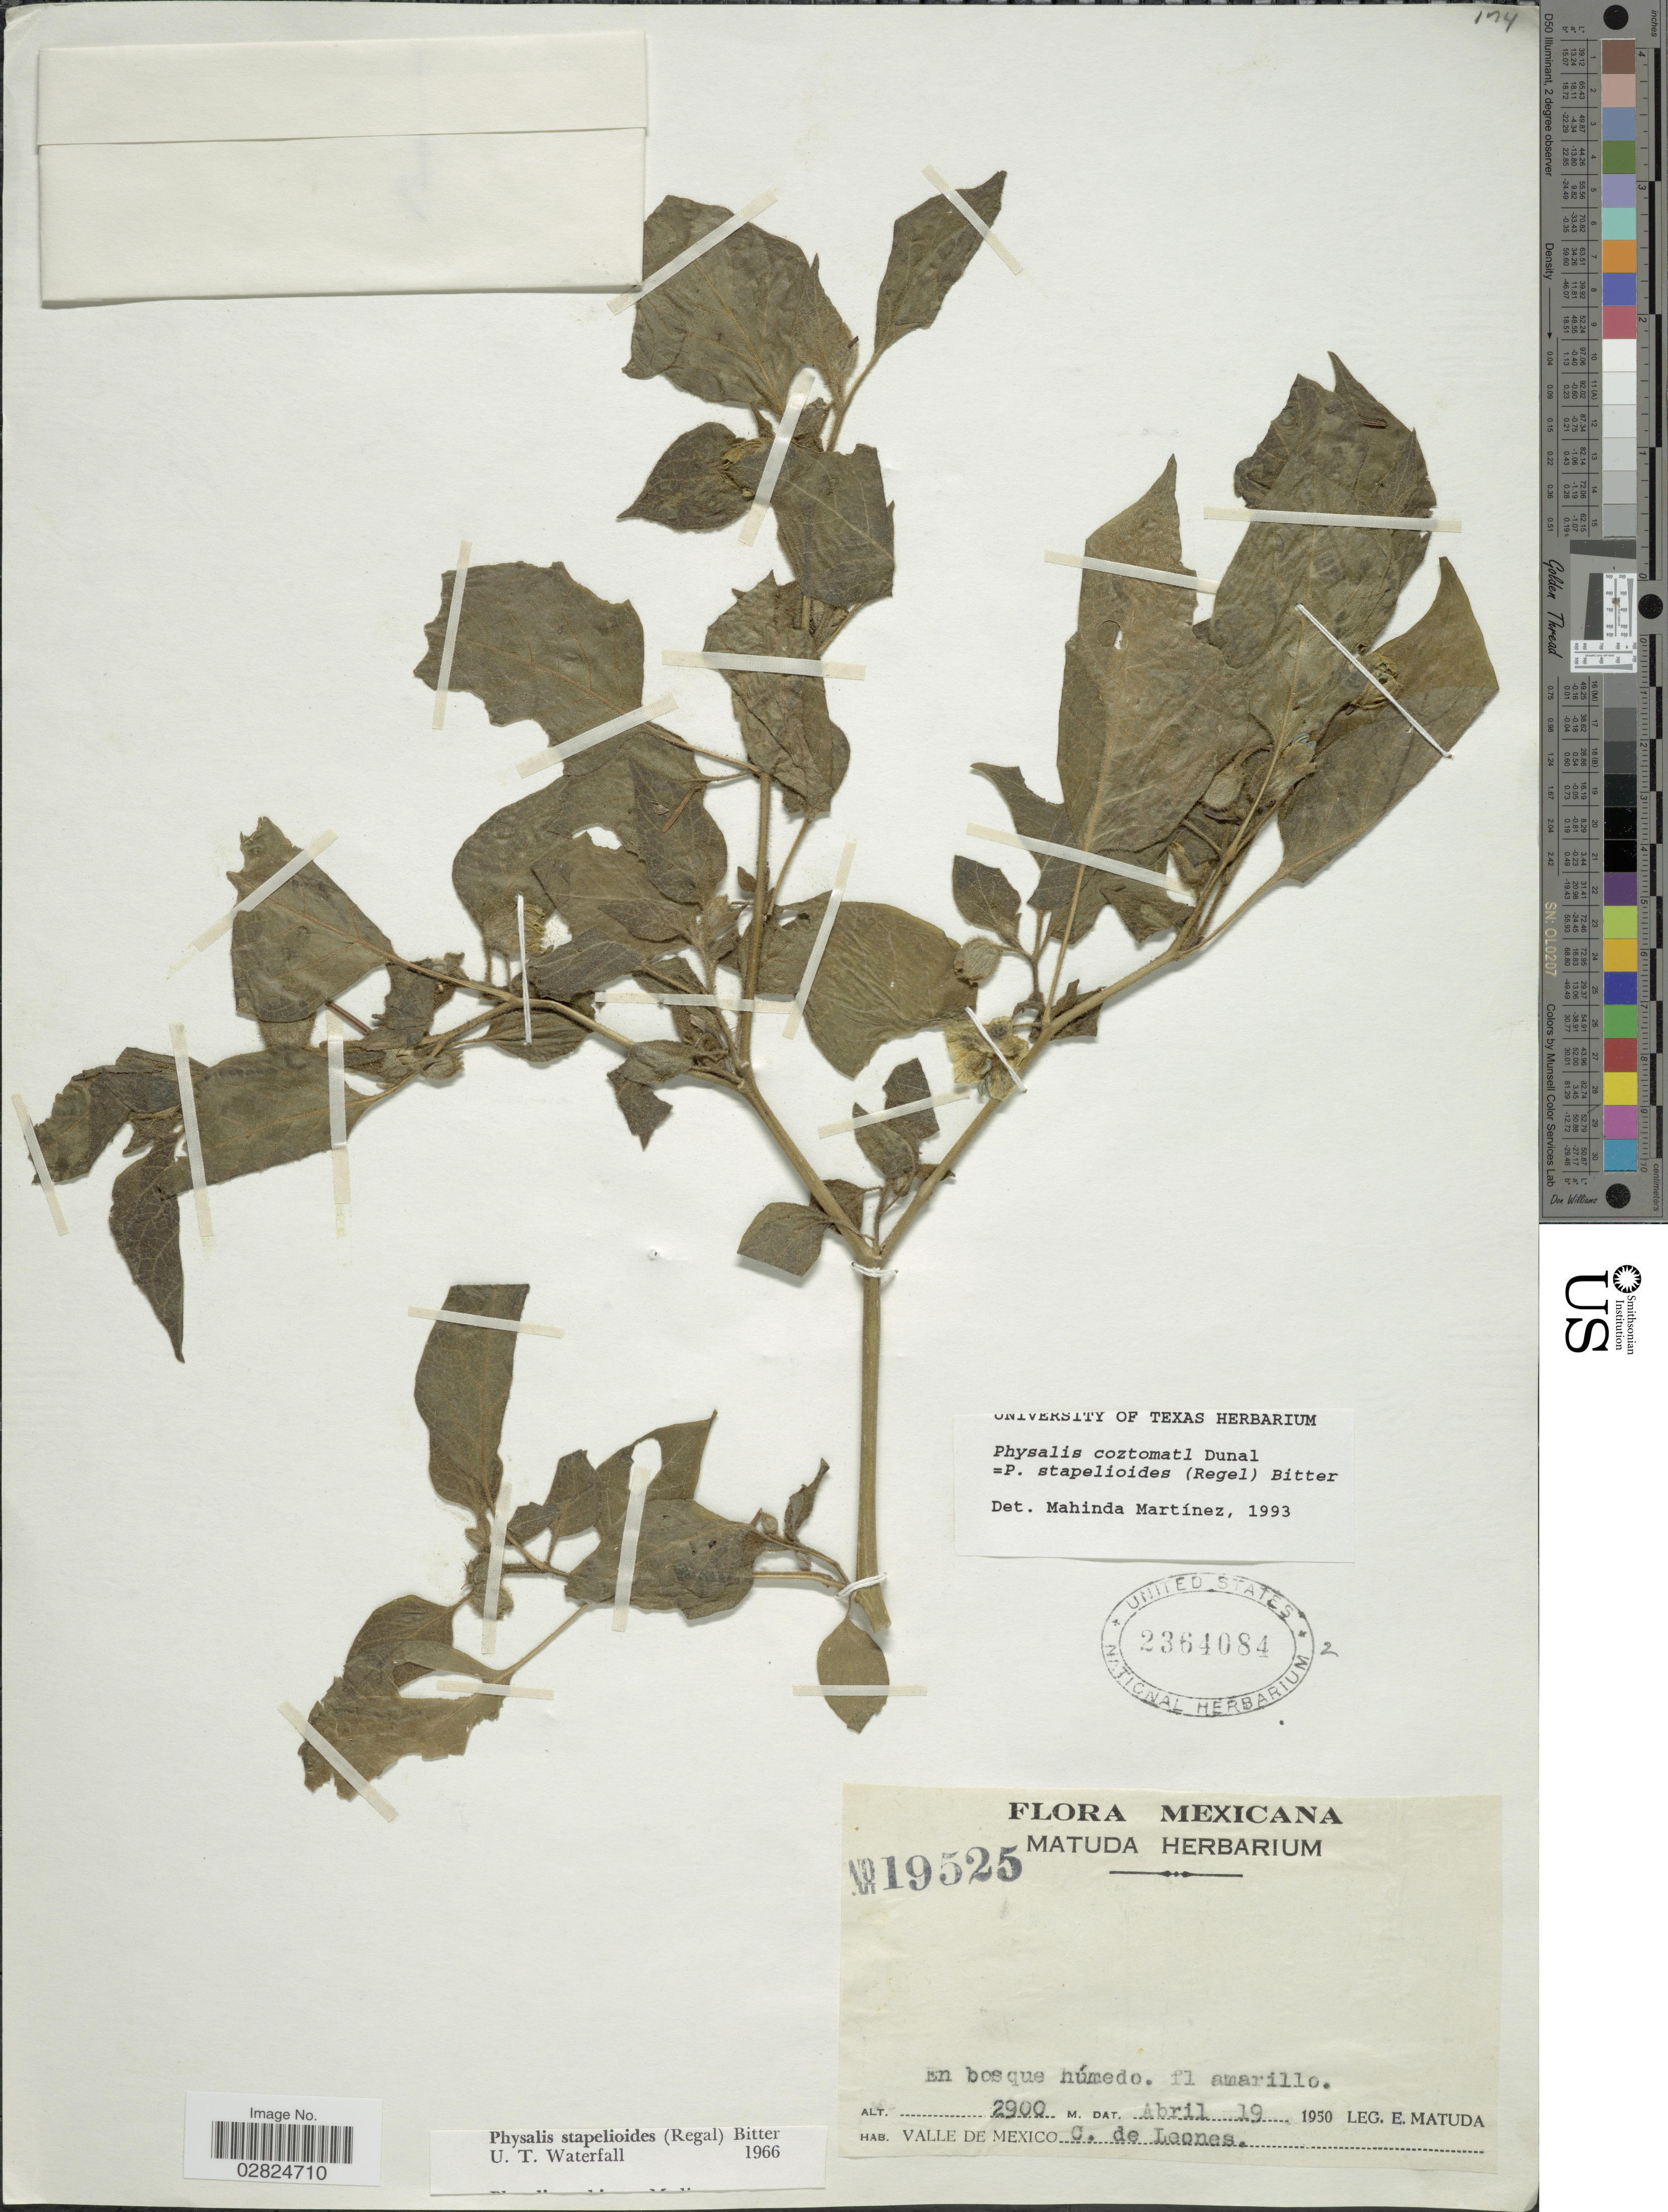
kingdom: Plantae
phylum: Tracheophyta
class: Magnoliopsida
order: Solanales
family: Solanaceae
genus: Physalis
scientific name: Physalis coztomatl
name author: Dunal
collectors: E. Matuda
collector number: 19525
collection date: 1950-04-19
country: Mexico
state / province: México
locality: Valle de Mexico C. de Leones.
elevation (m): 2900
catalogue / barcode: US 2364084